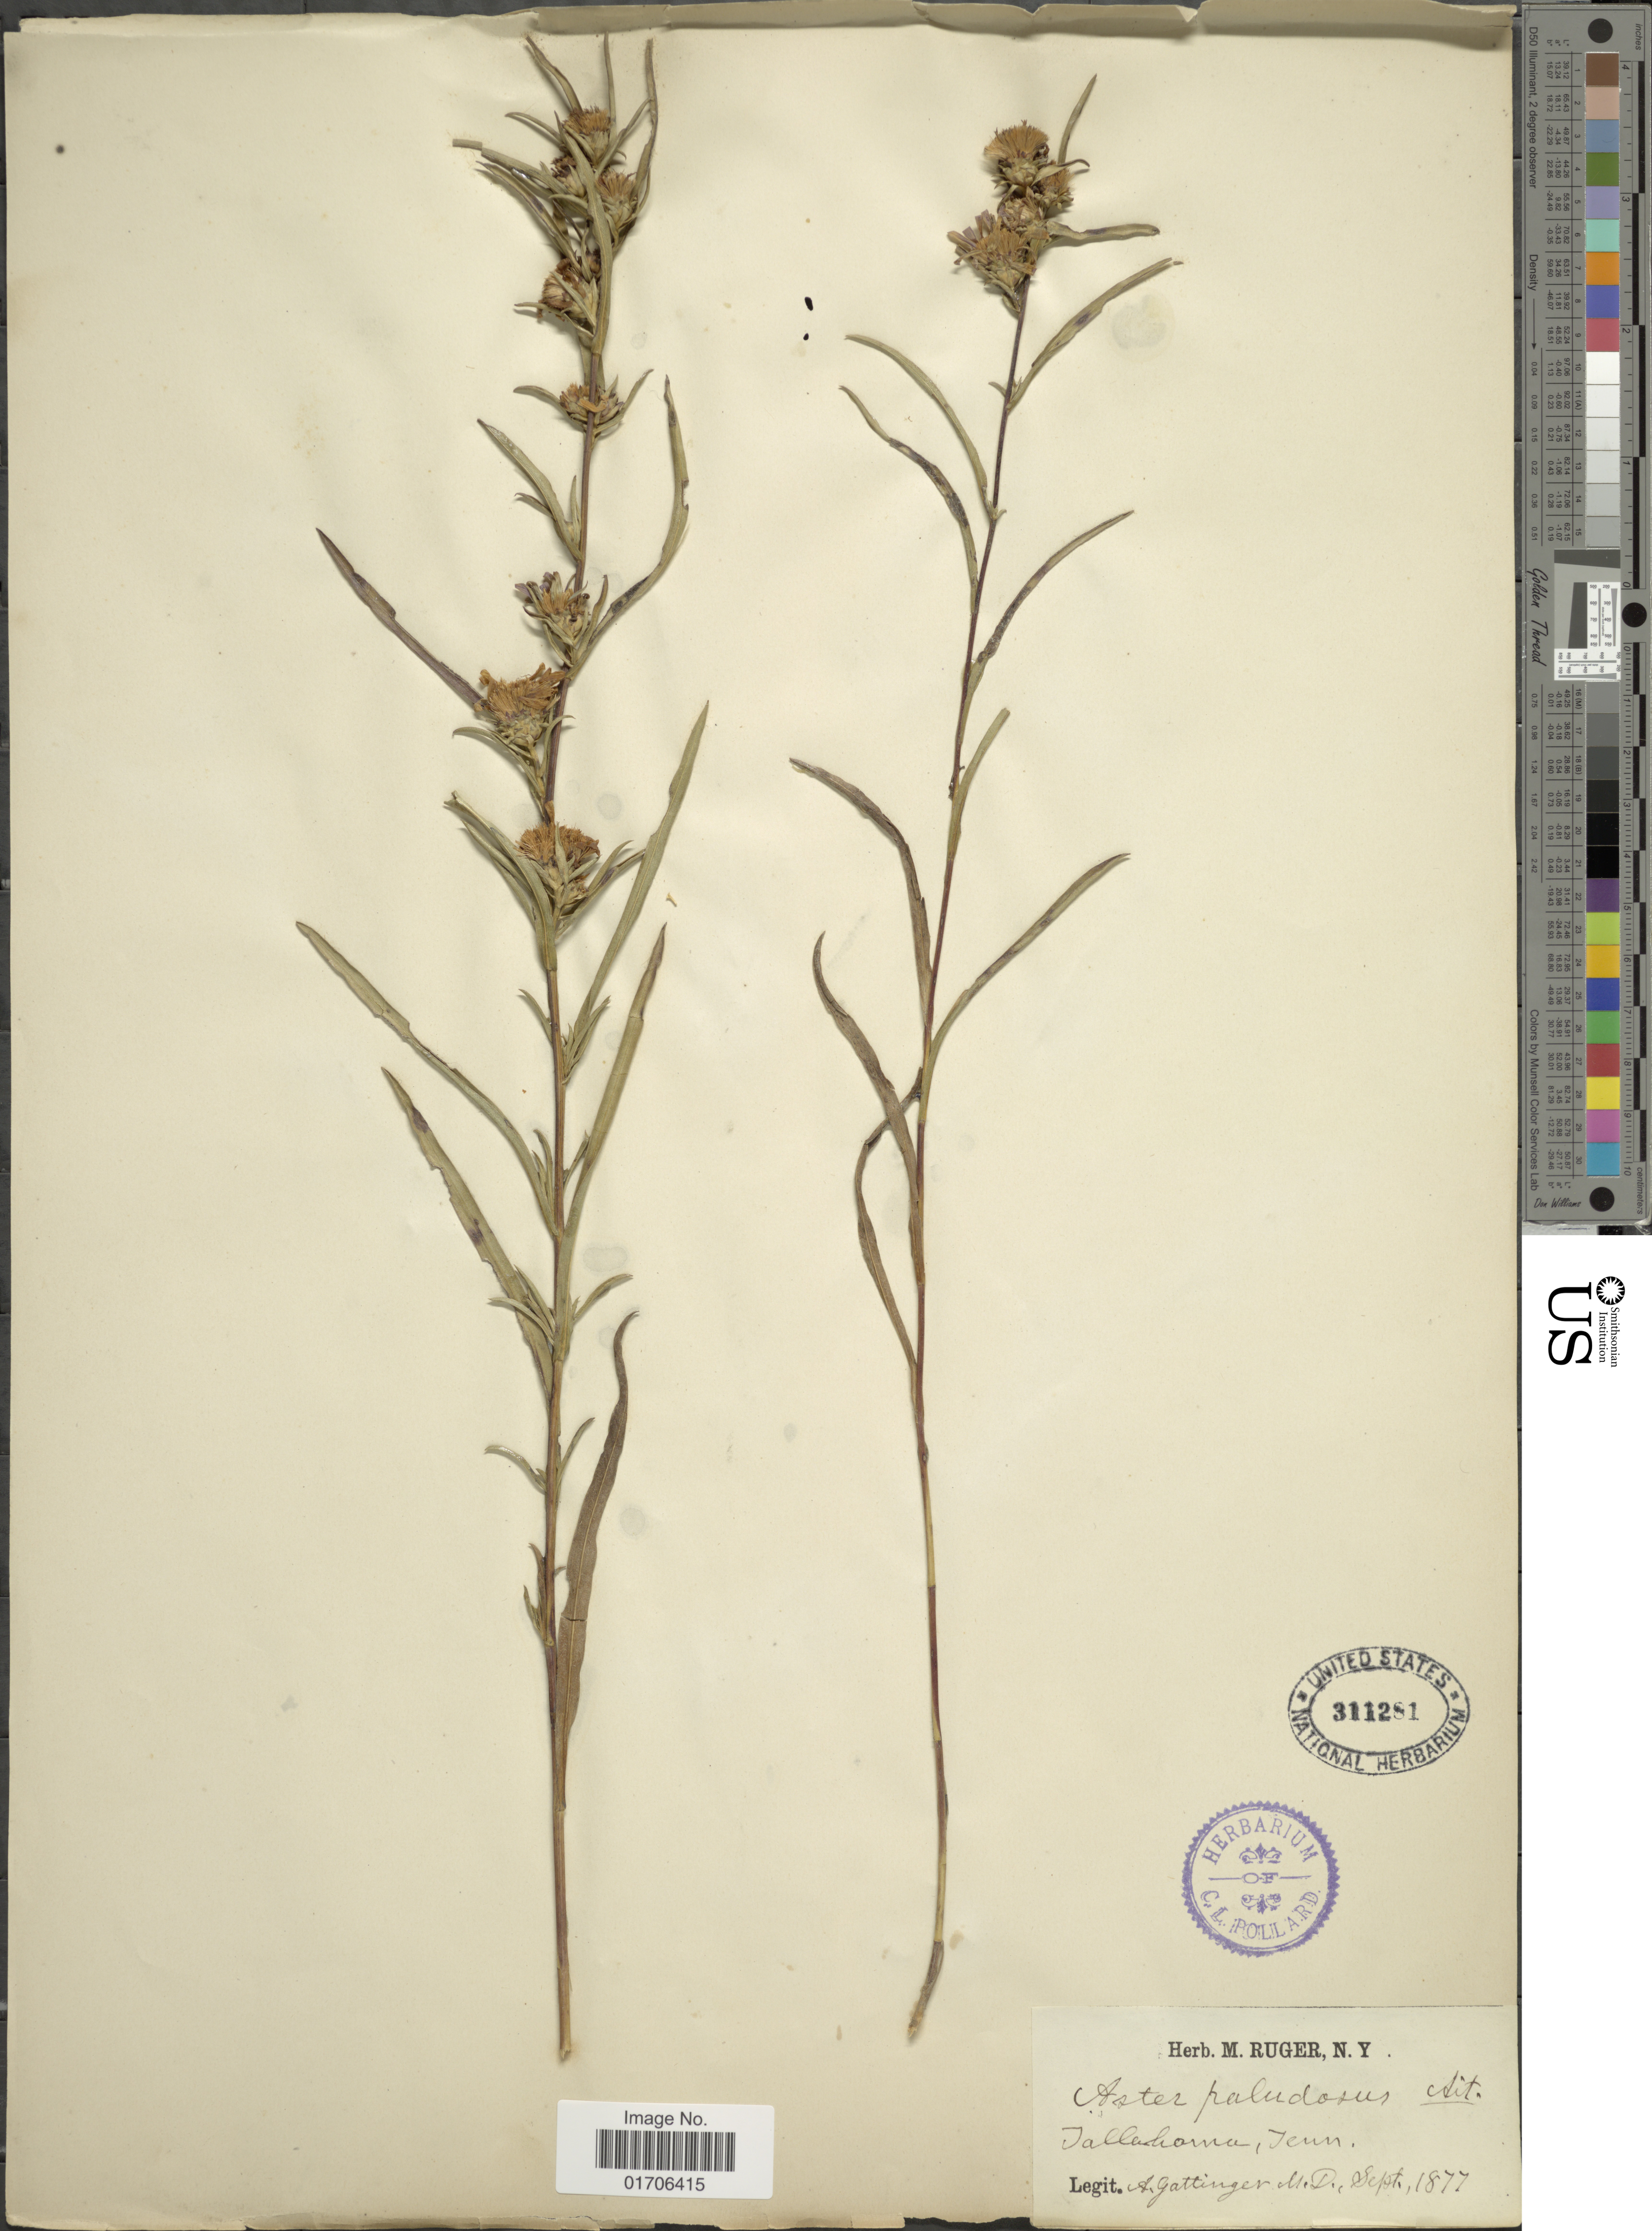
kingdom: Plantae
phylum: Tracheophyta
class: Magnoliopsida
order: Asterales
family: Asteraceae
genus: Eurybia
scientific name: Eurybia hemispherica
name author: G.L. Nesom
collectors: A. Gattinger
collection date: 1877-09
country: United States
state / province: Tennessee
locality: Tallahoma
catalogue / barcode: US 311281